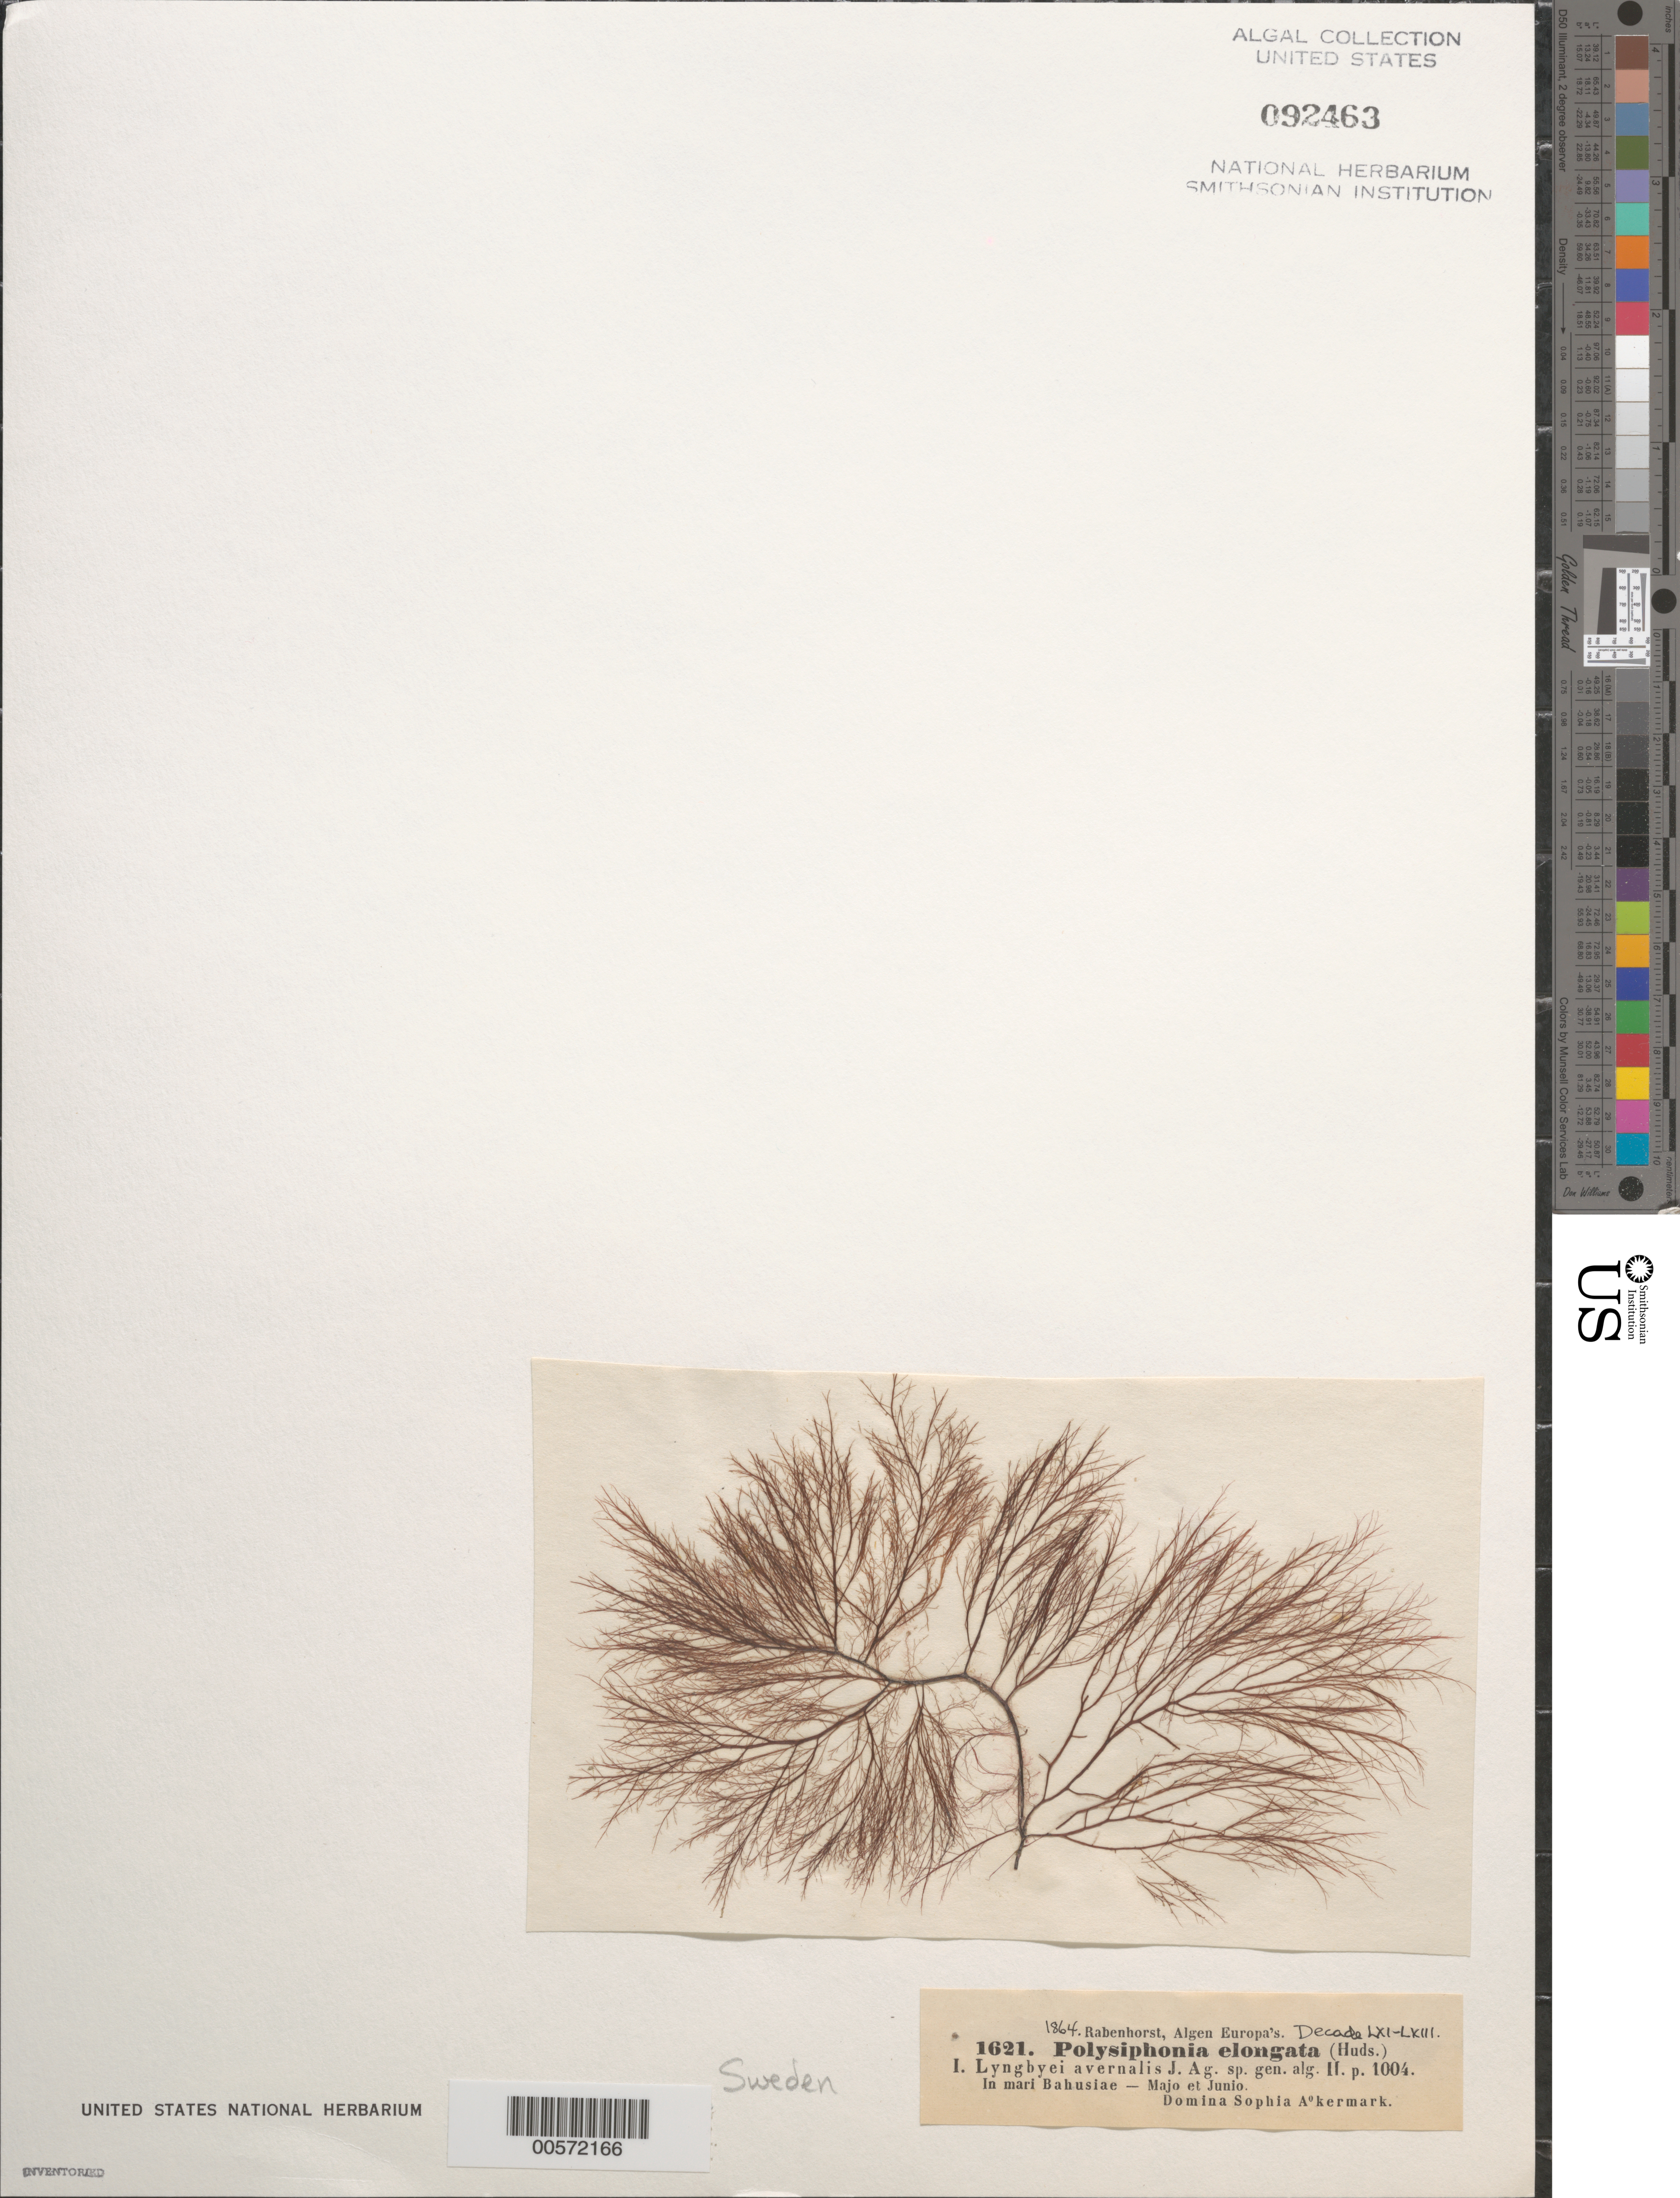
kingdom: Plantae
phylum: Rhodophyta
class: Florideophyceae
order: Ceramiales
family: Rhodomelaceae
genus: Carradoriella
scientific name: Carradoriella elongata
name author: (Hudson) Savoie & G.W. Saunders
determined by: Algae name updating Project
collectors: S. Akermark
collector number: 1621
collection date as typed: May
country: Sweden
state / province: Västra Götaland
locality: Bohus Bay (Mari Bahusiae)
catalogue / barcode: US 92463